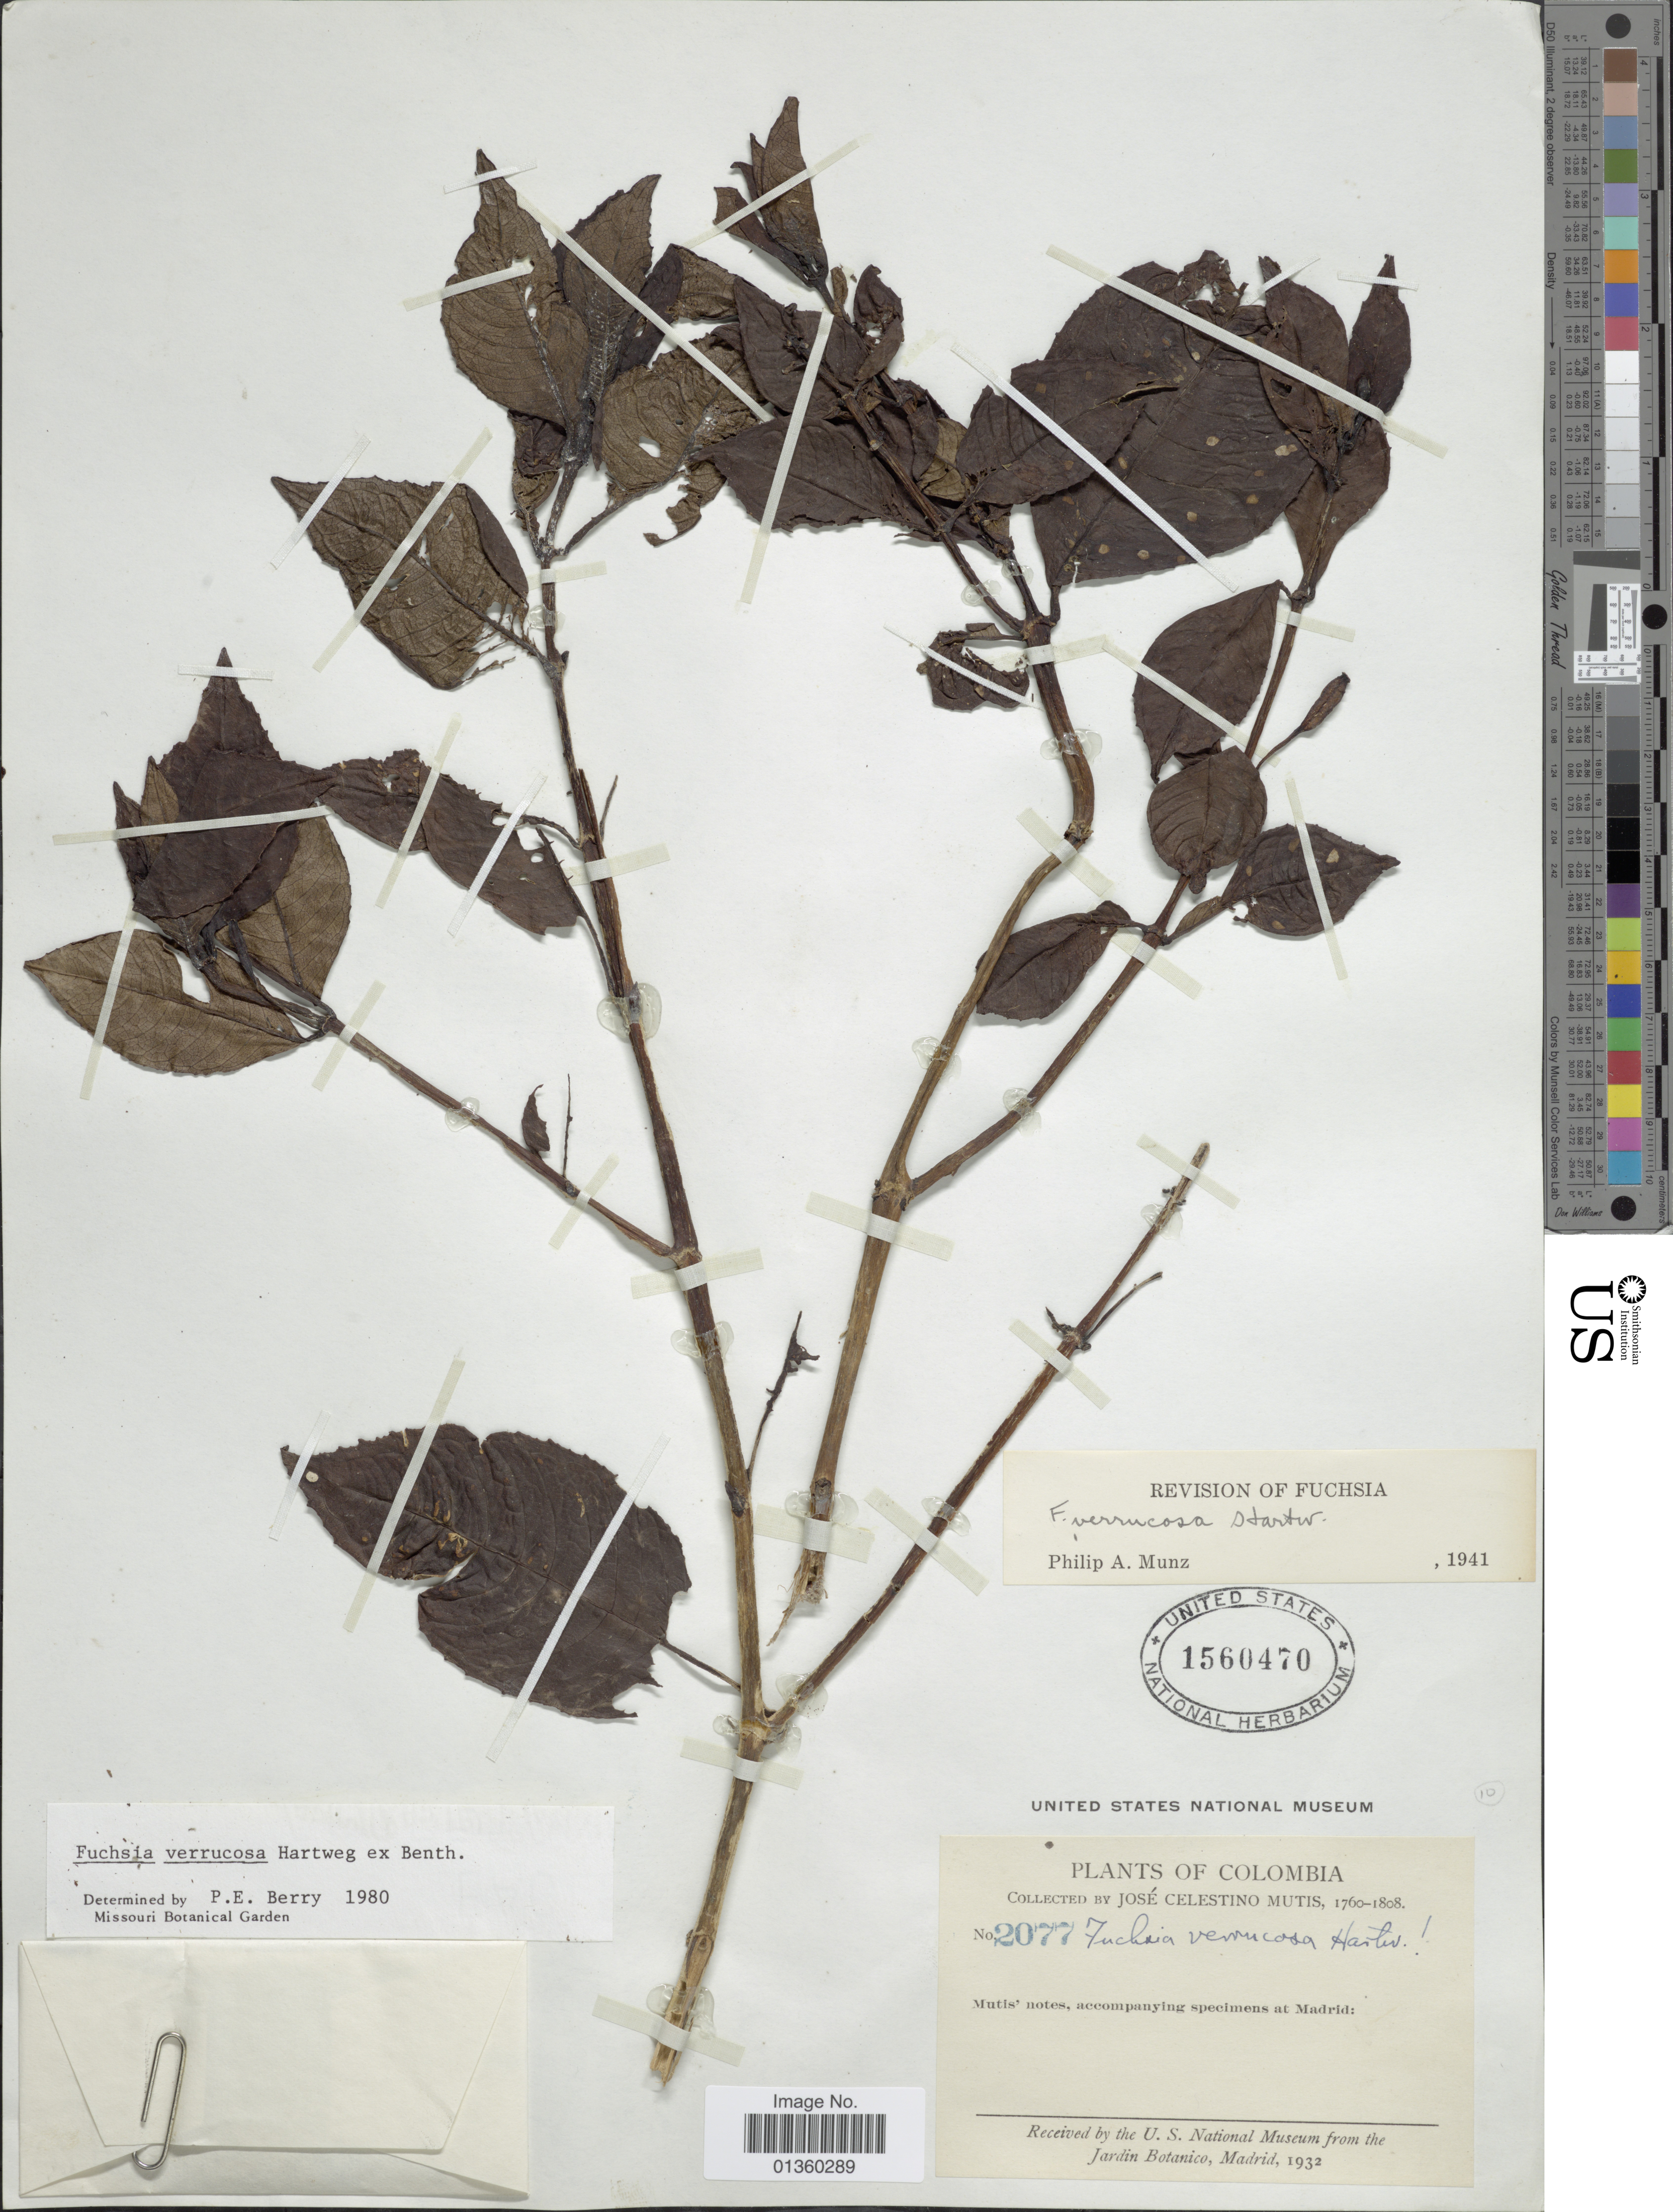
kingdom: Plantae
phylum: Tracheophyta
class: Magnoliopsida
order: Myrtales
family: Onagraceae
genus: Fuchsia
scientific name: Fuchsia verrucosa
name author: Hartw. ex Benth.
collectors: J. C. B. Mutis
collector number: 2077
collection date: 1760/1808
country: Colombia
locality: Madrid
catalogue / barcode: US 1560470